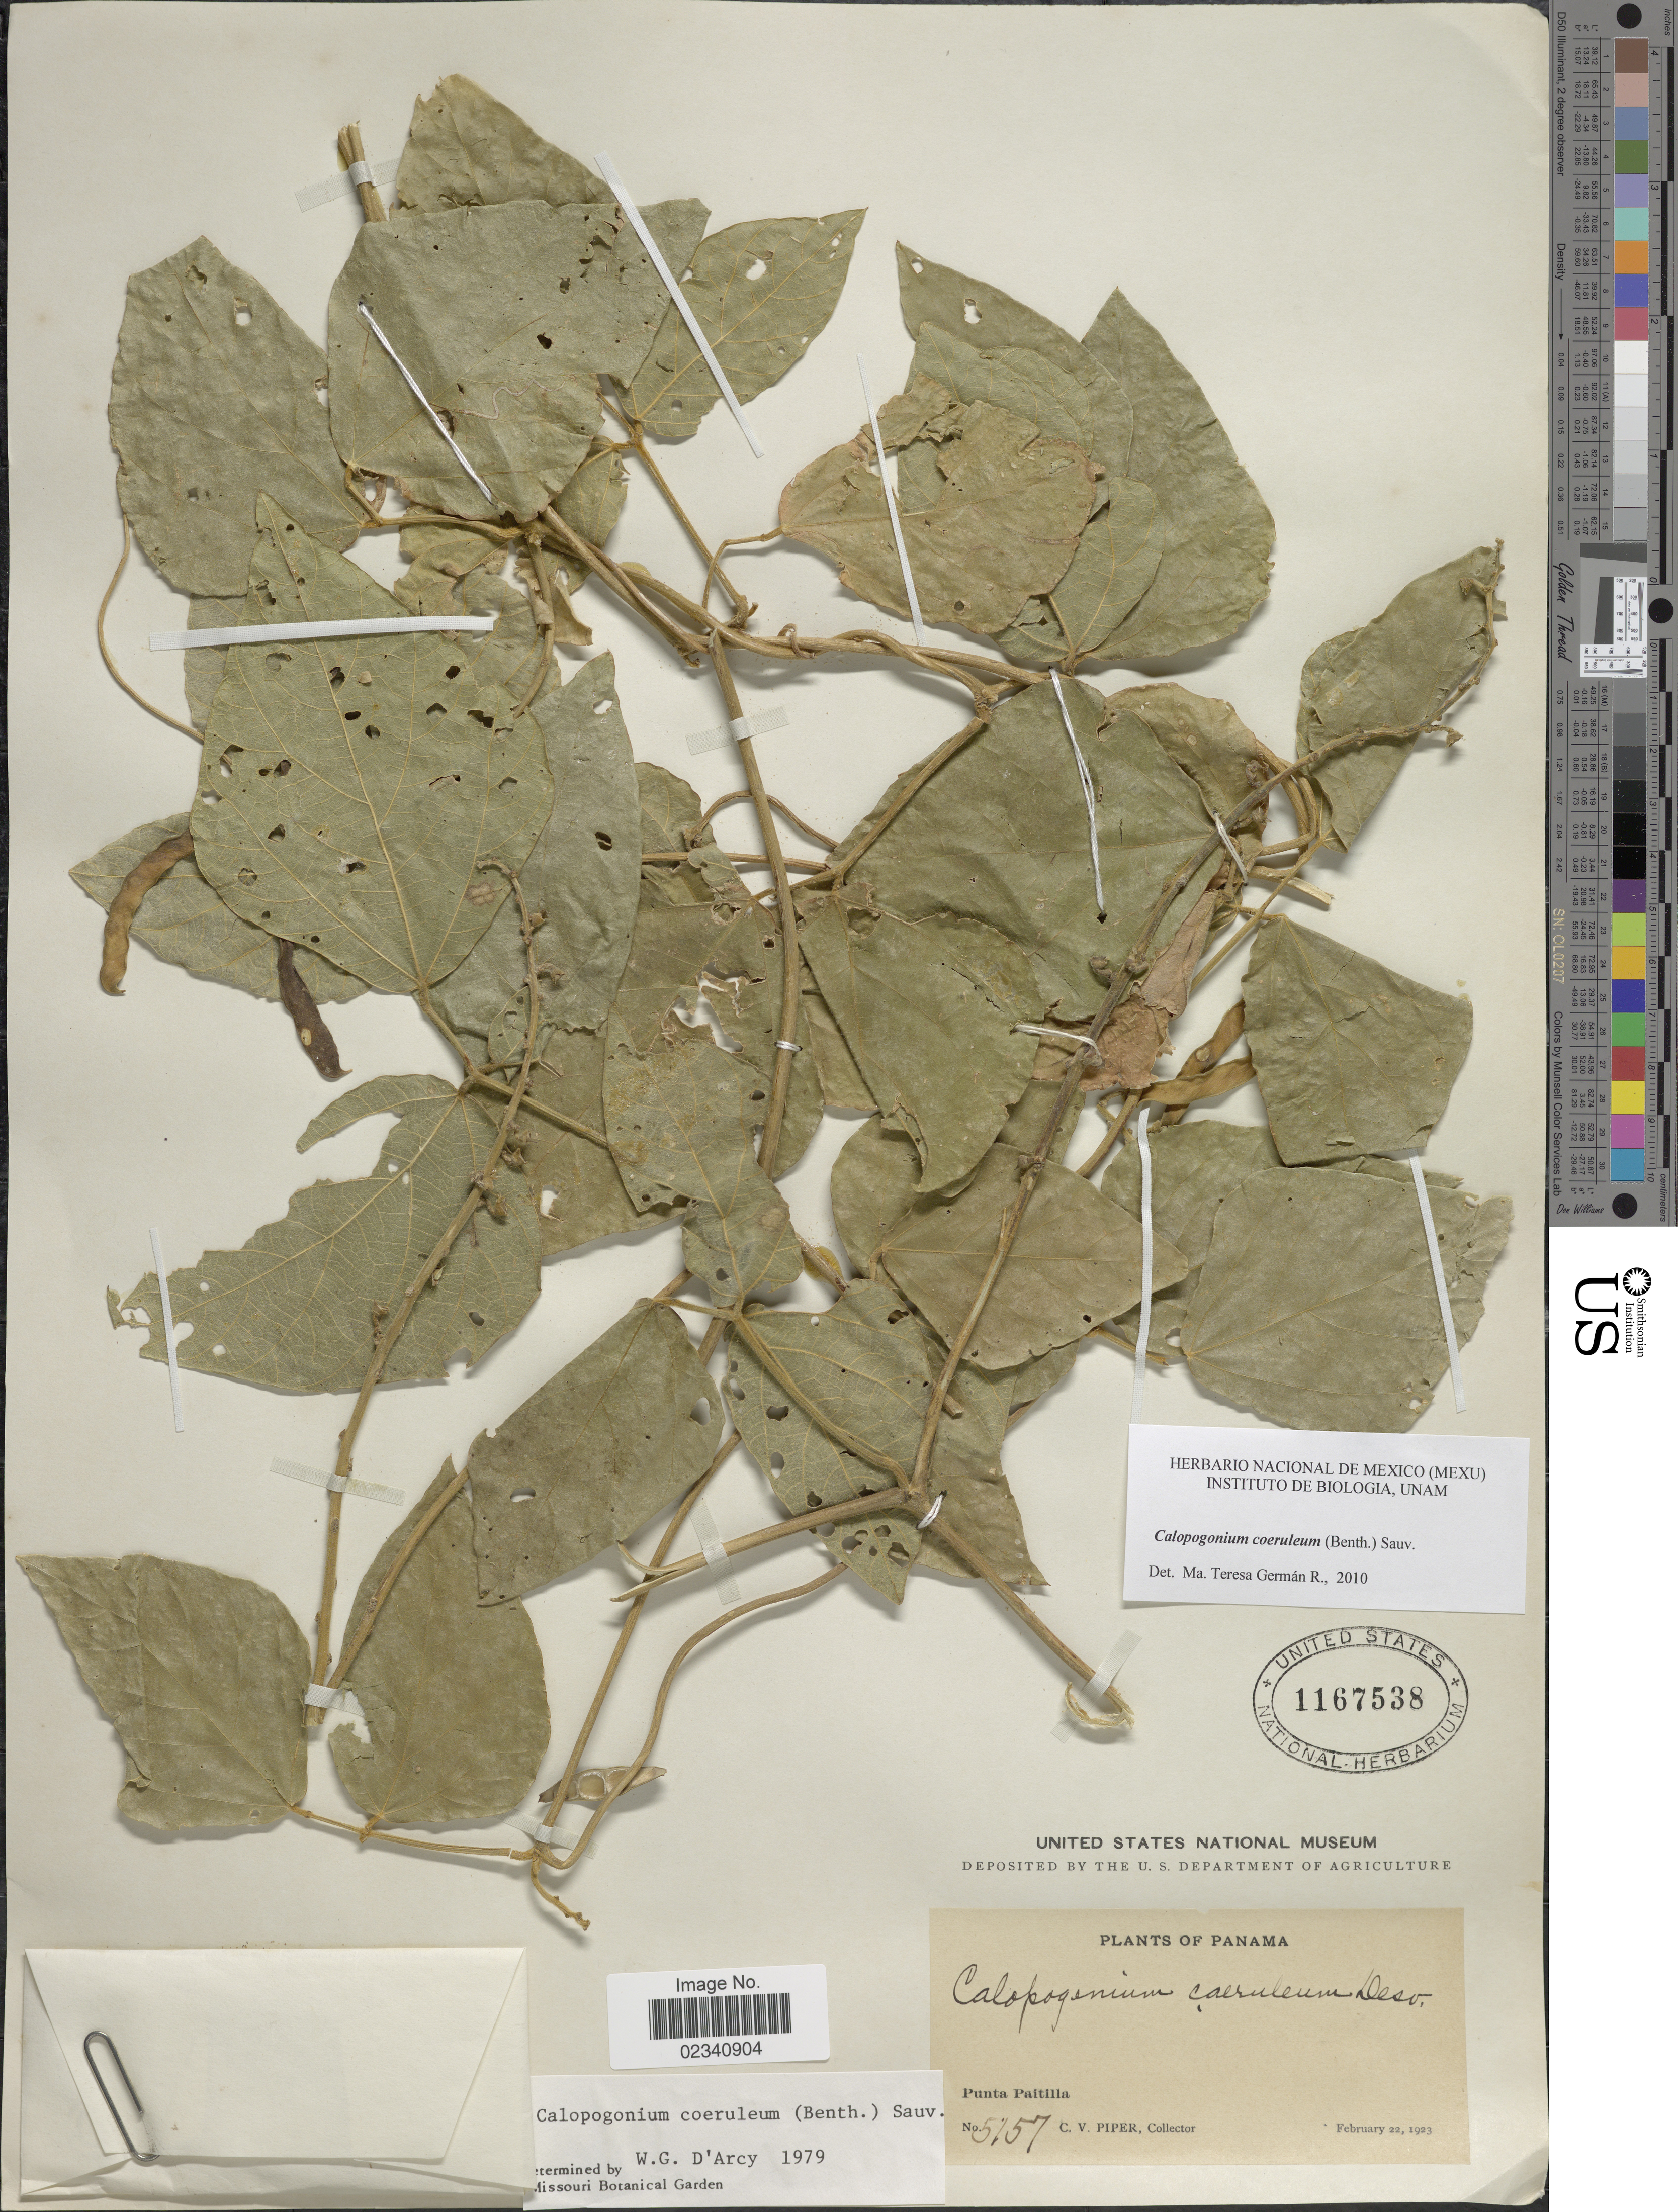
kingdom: Plantae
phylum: Tracheophyta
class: Magnoliopsida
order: Fabales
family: Fabaceae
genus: Calopogonium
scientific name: Calopogonium caeruleum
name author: (Benth.) C. Wright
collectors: C. V. Piper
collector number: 5157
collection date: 1923-02-22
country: Panama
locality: Punta Paitilla. Panama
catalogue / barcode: US 1167538